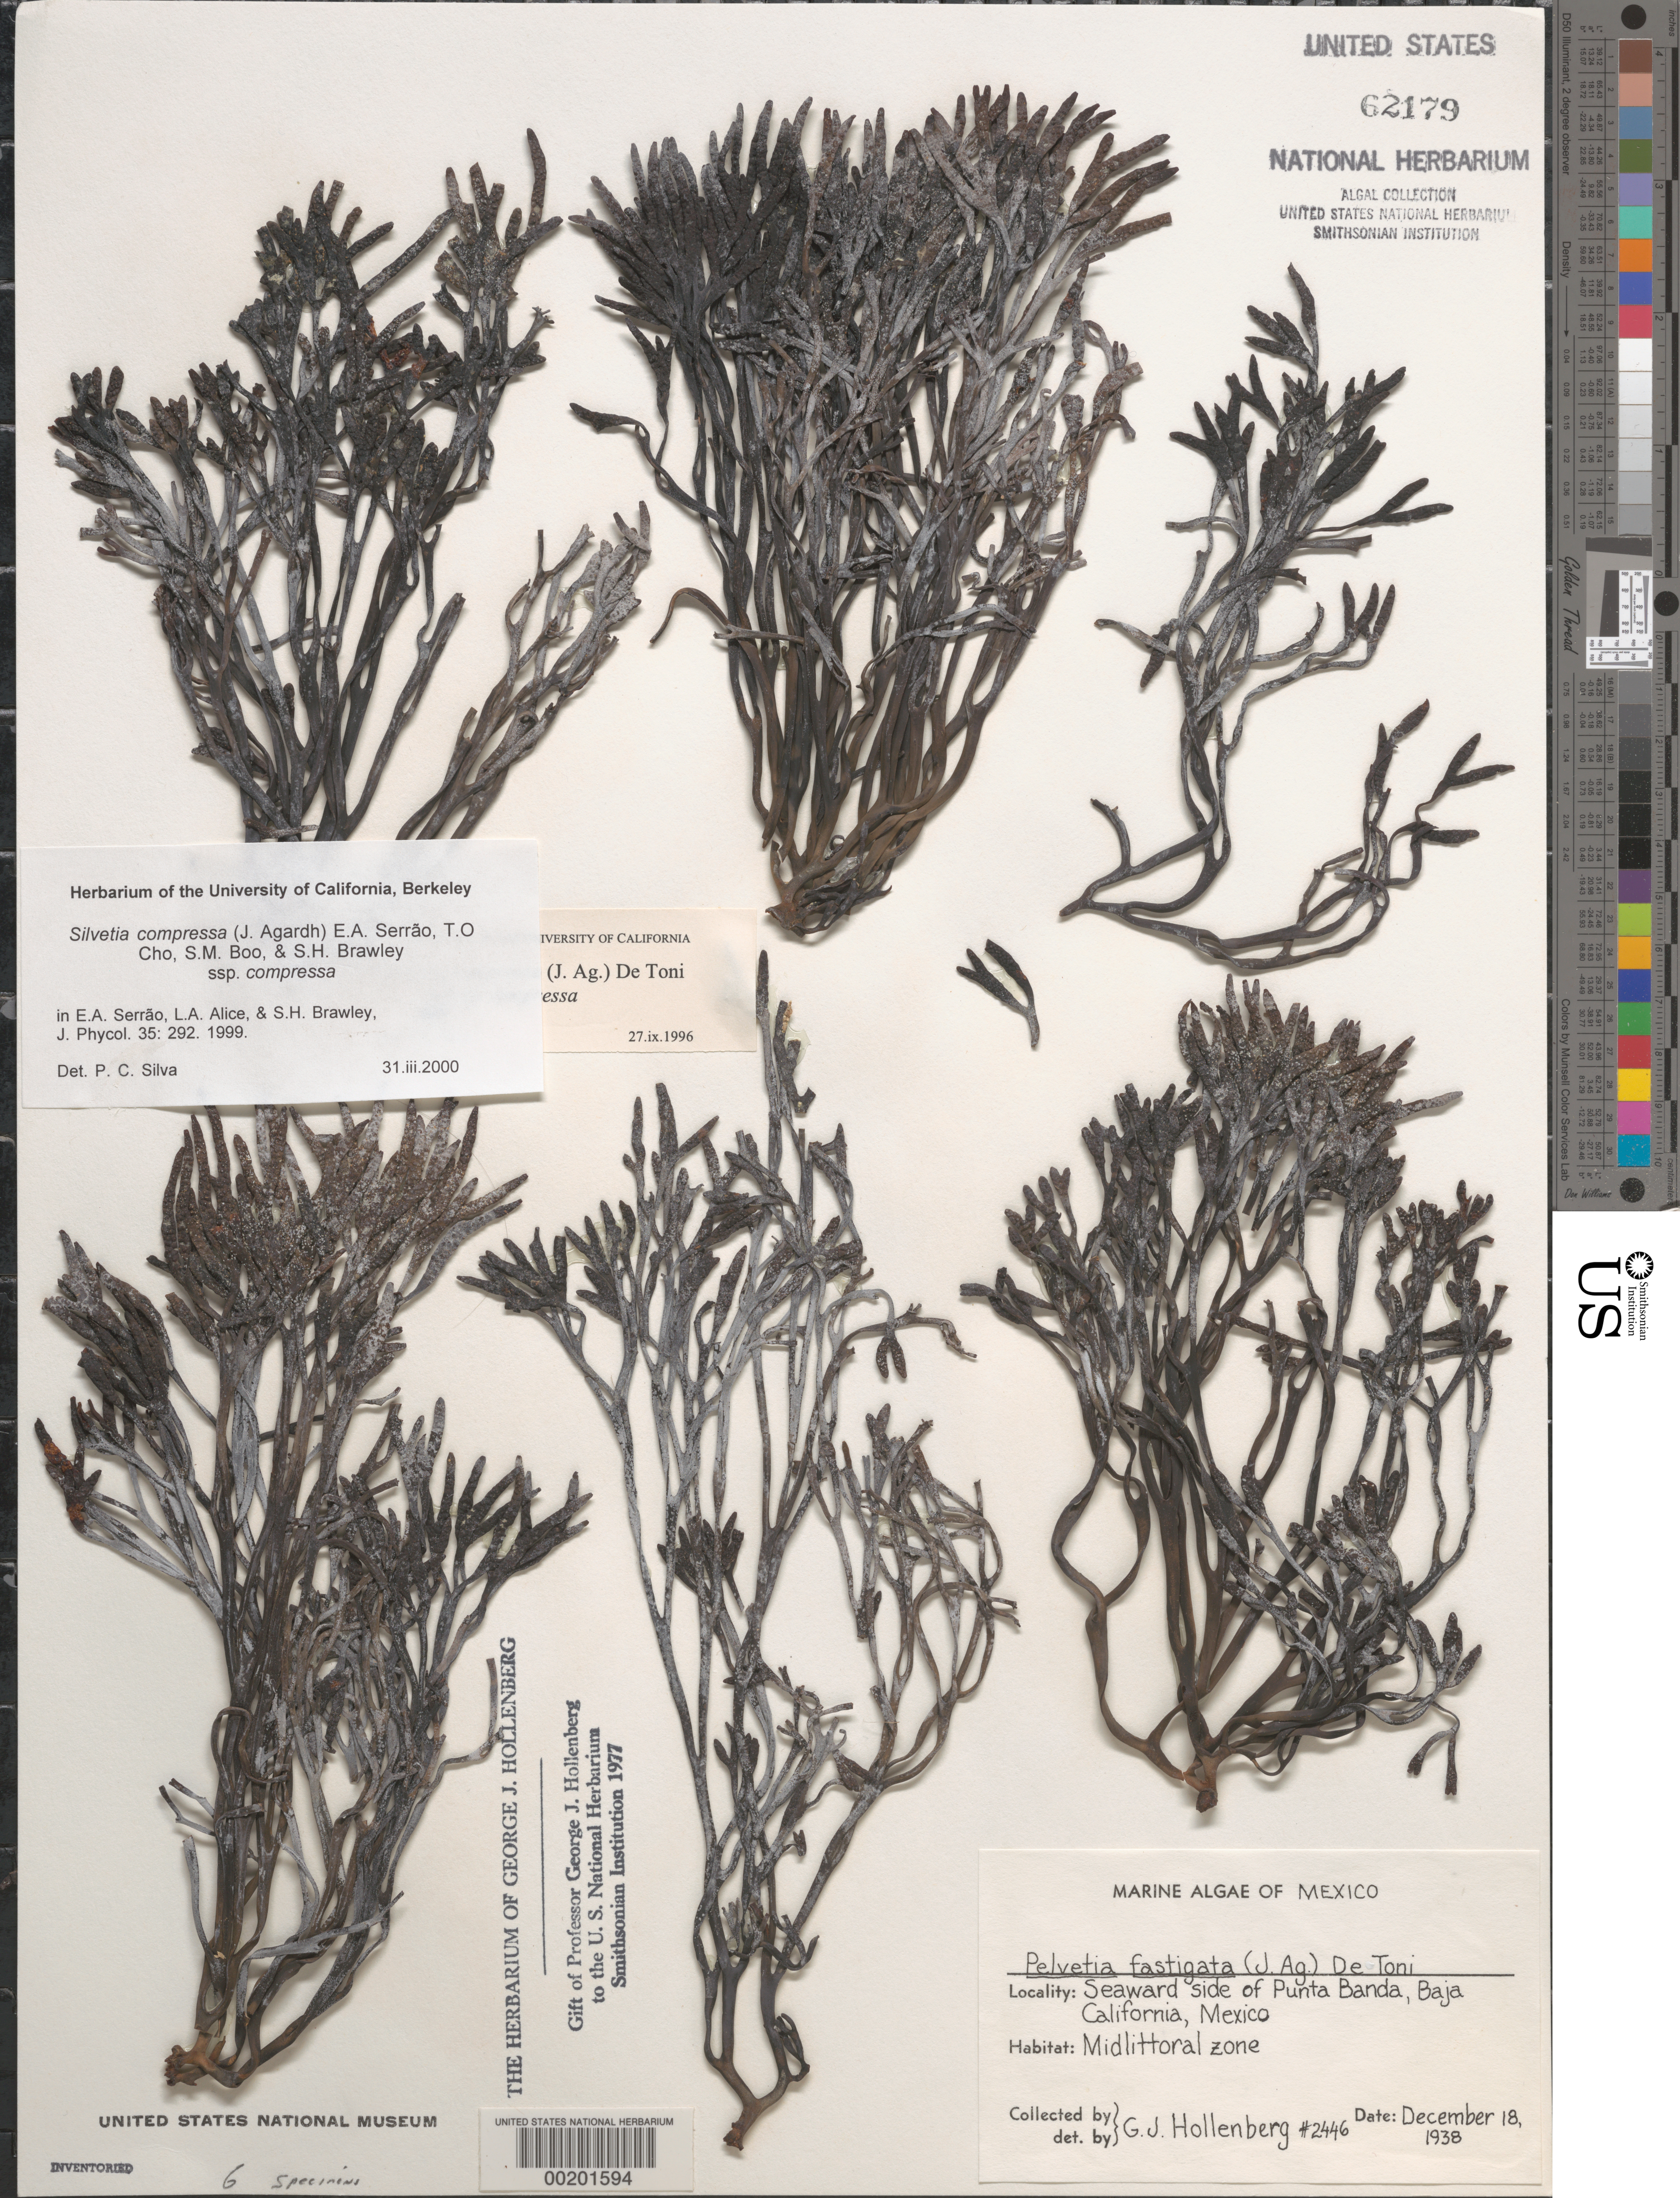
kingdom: Chromista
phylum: Ochrophyta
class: Phaeophyceae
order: Fucales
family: Fucaceae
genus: Silvetia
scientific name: Silvetia compressa subsp. compressa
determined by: Silva, P. C.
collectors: G. Hollenberg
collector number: GJH 2446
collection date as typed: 18 Dec 1938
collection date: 1938-12-18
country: Mexico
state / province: Baja California Norte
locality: Seaward side of Punta Banda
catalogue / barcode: US 62179